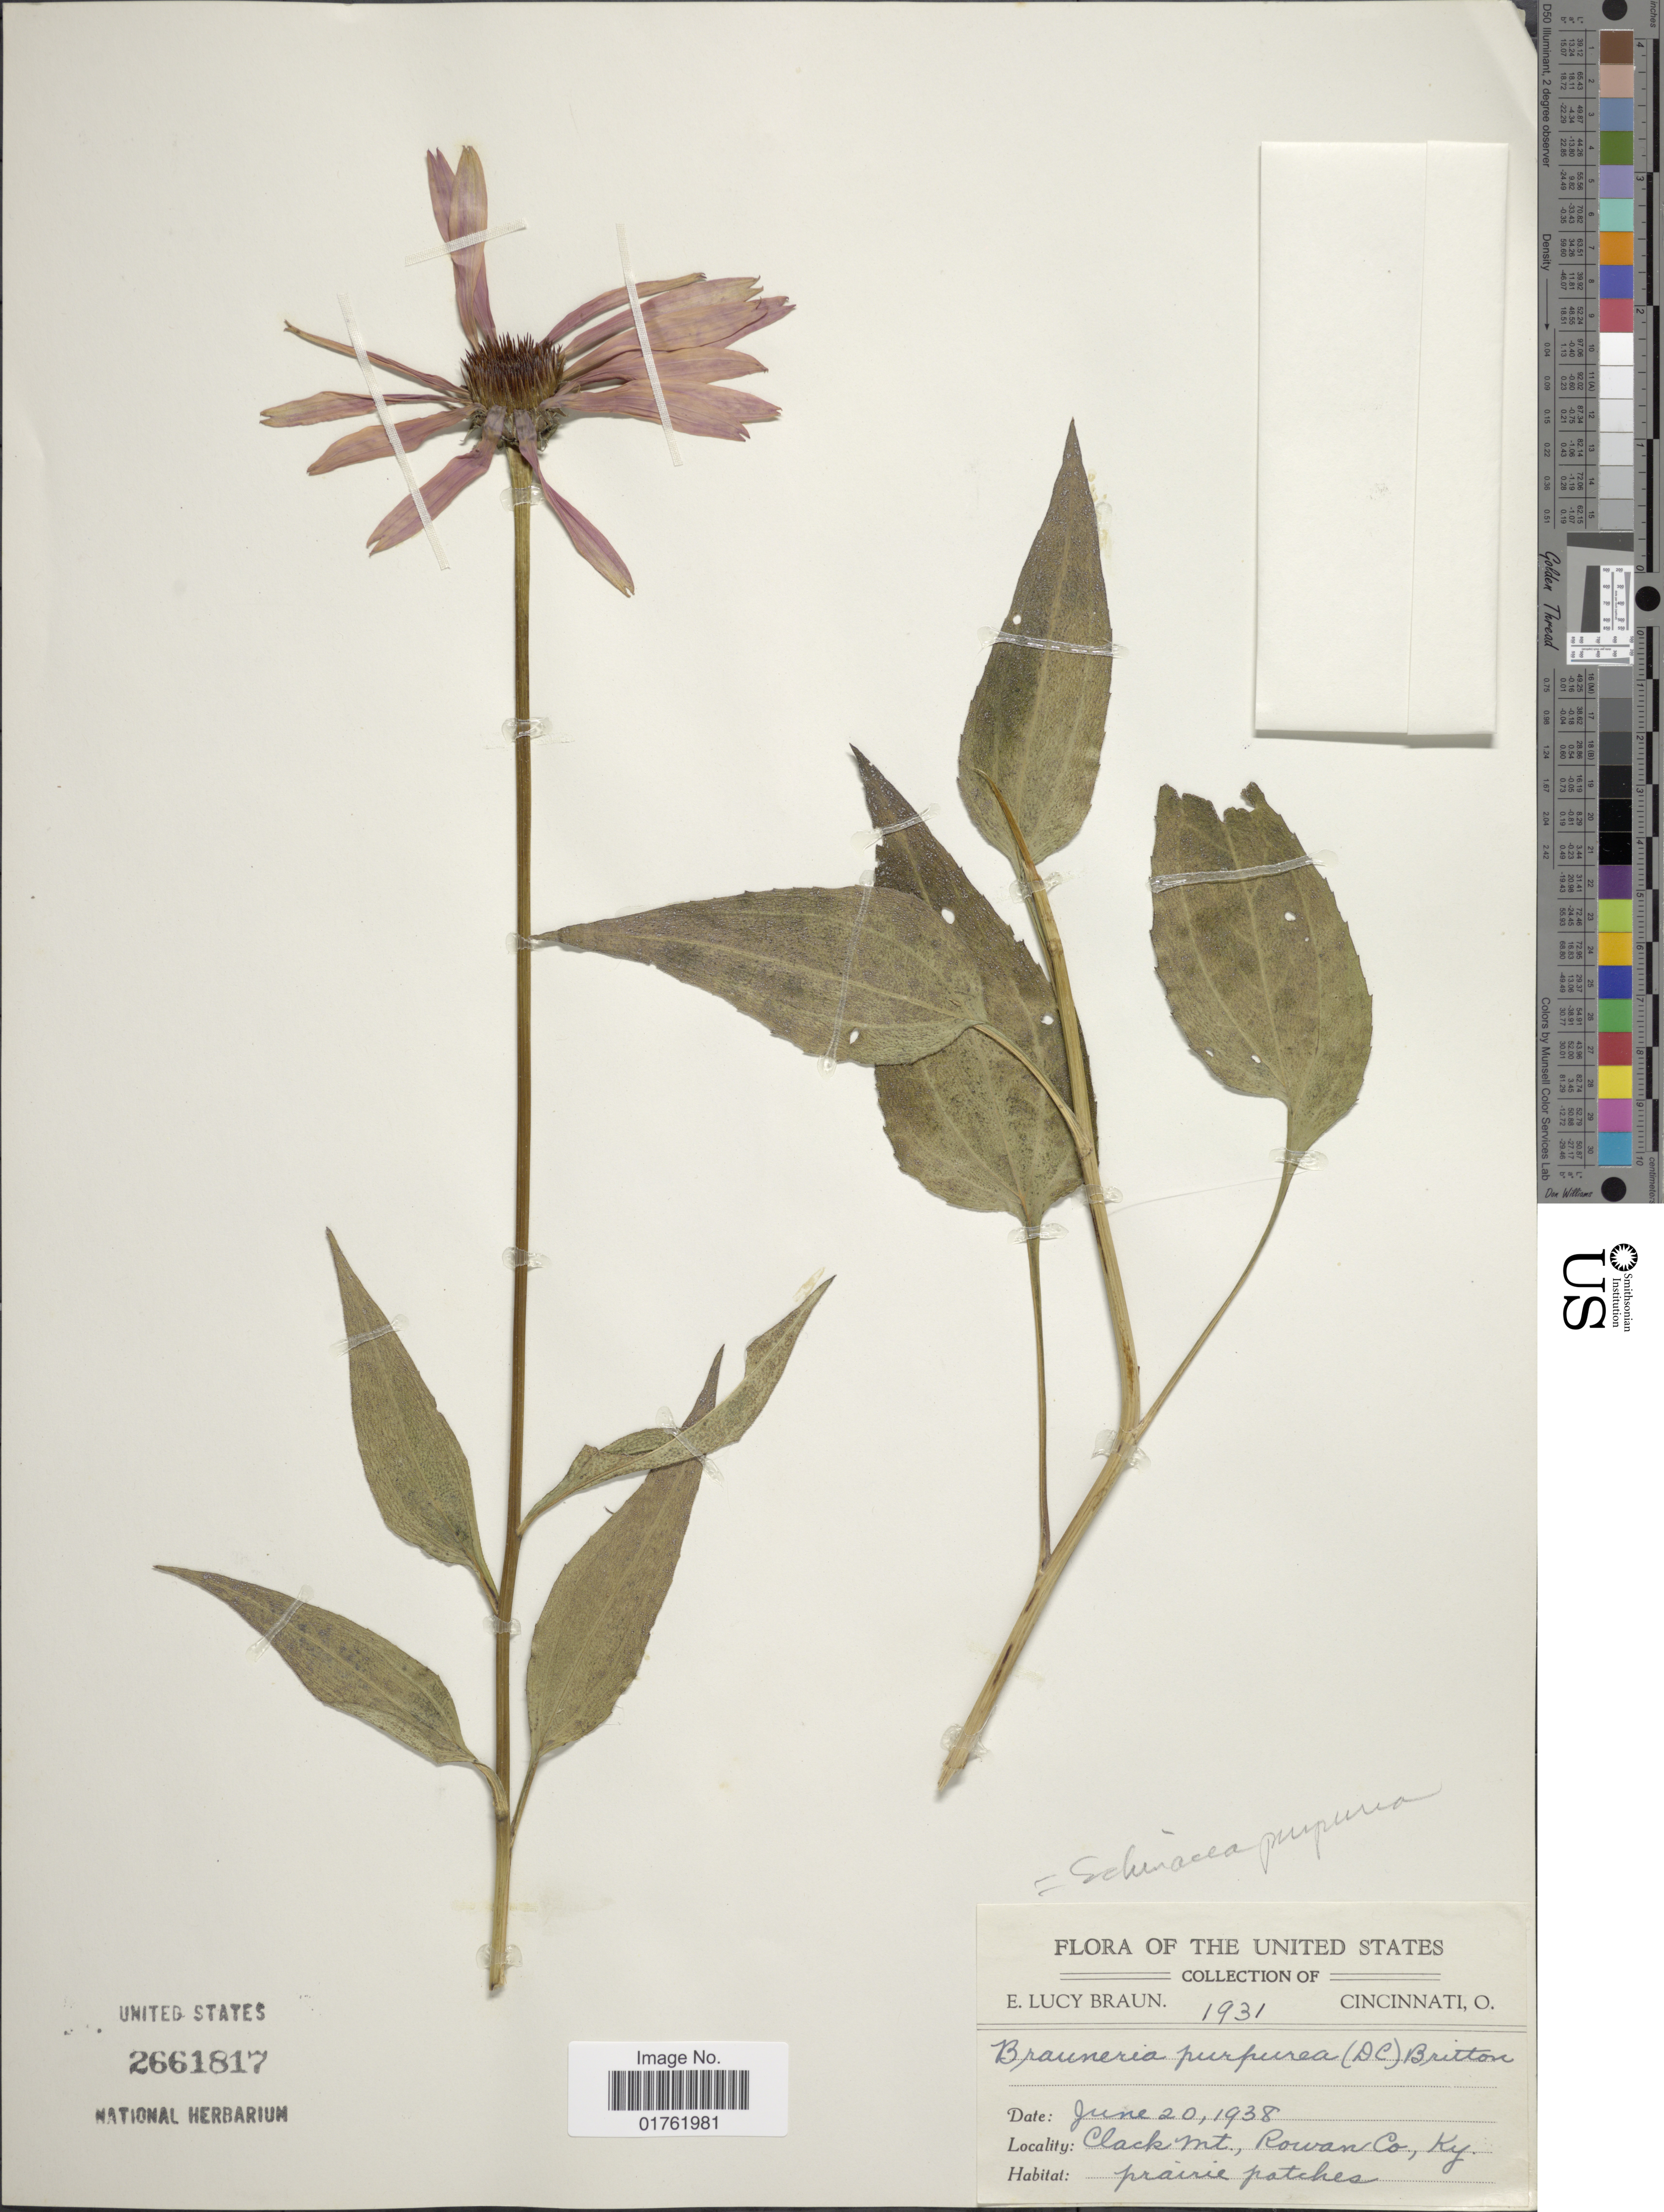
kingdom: Plantae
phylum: Tracheophyta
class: Magnoliopsida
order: Asterales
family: Asteraceae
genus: Echinacea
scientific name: Echinacea purpurea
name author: (L.) Moench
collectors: E. L. Braun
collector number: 1931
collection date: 1938-06-20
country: United States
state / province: Kentucky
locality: Clack Mt., Rowan Co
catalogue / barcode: US 2661817